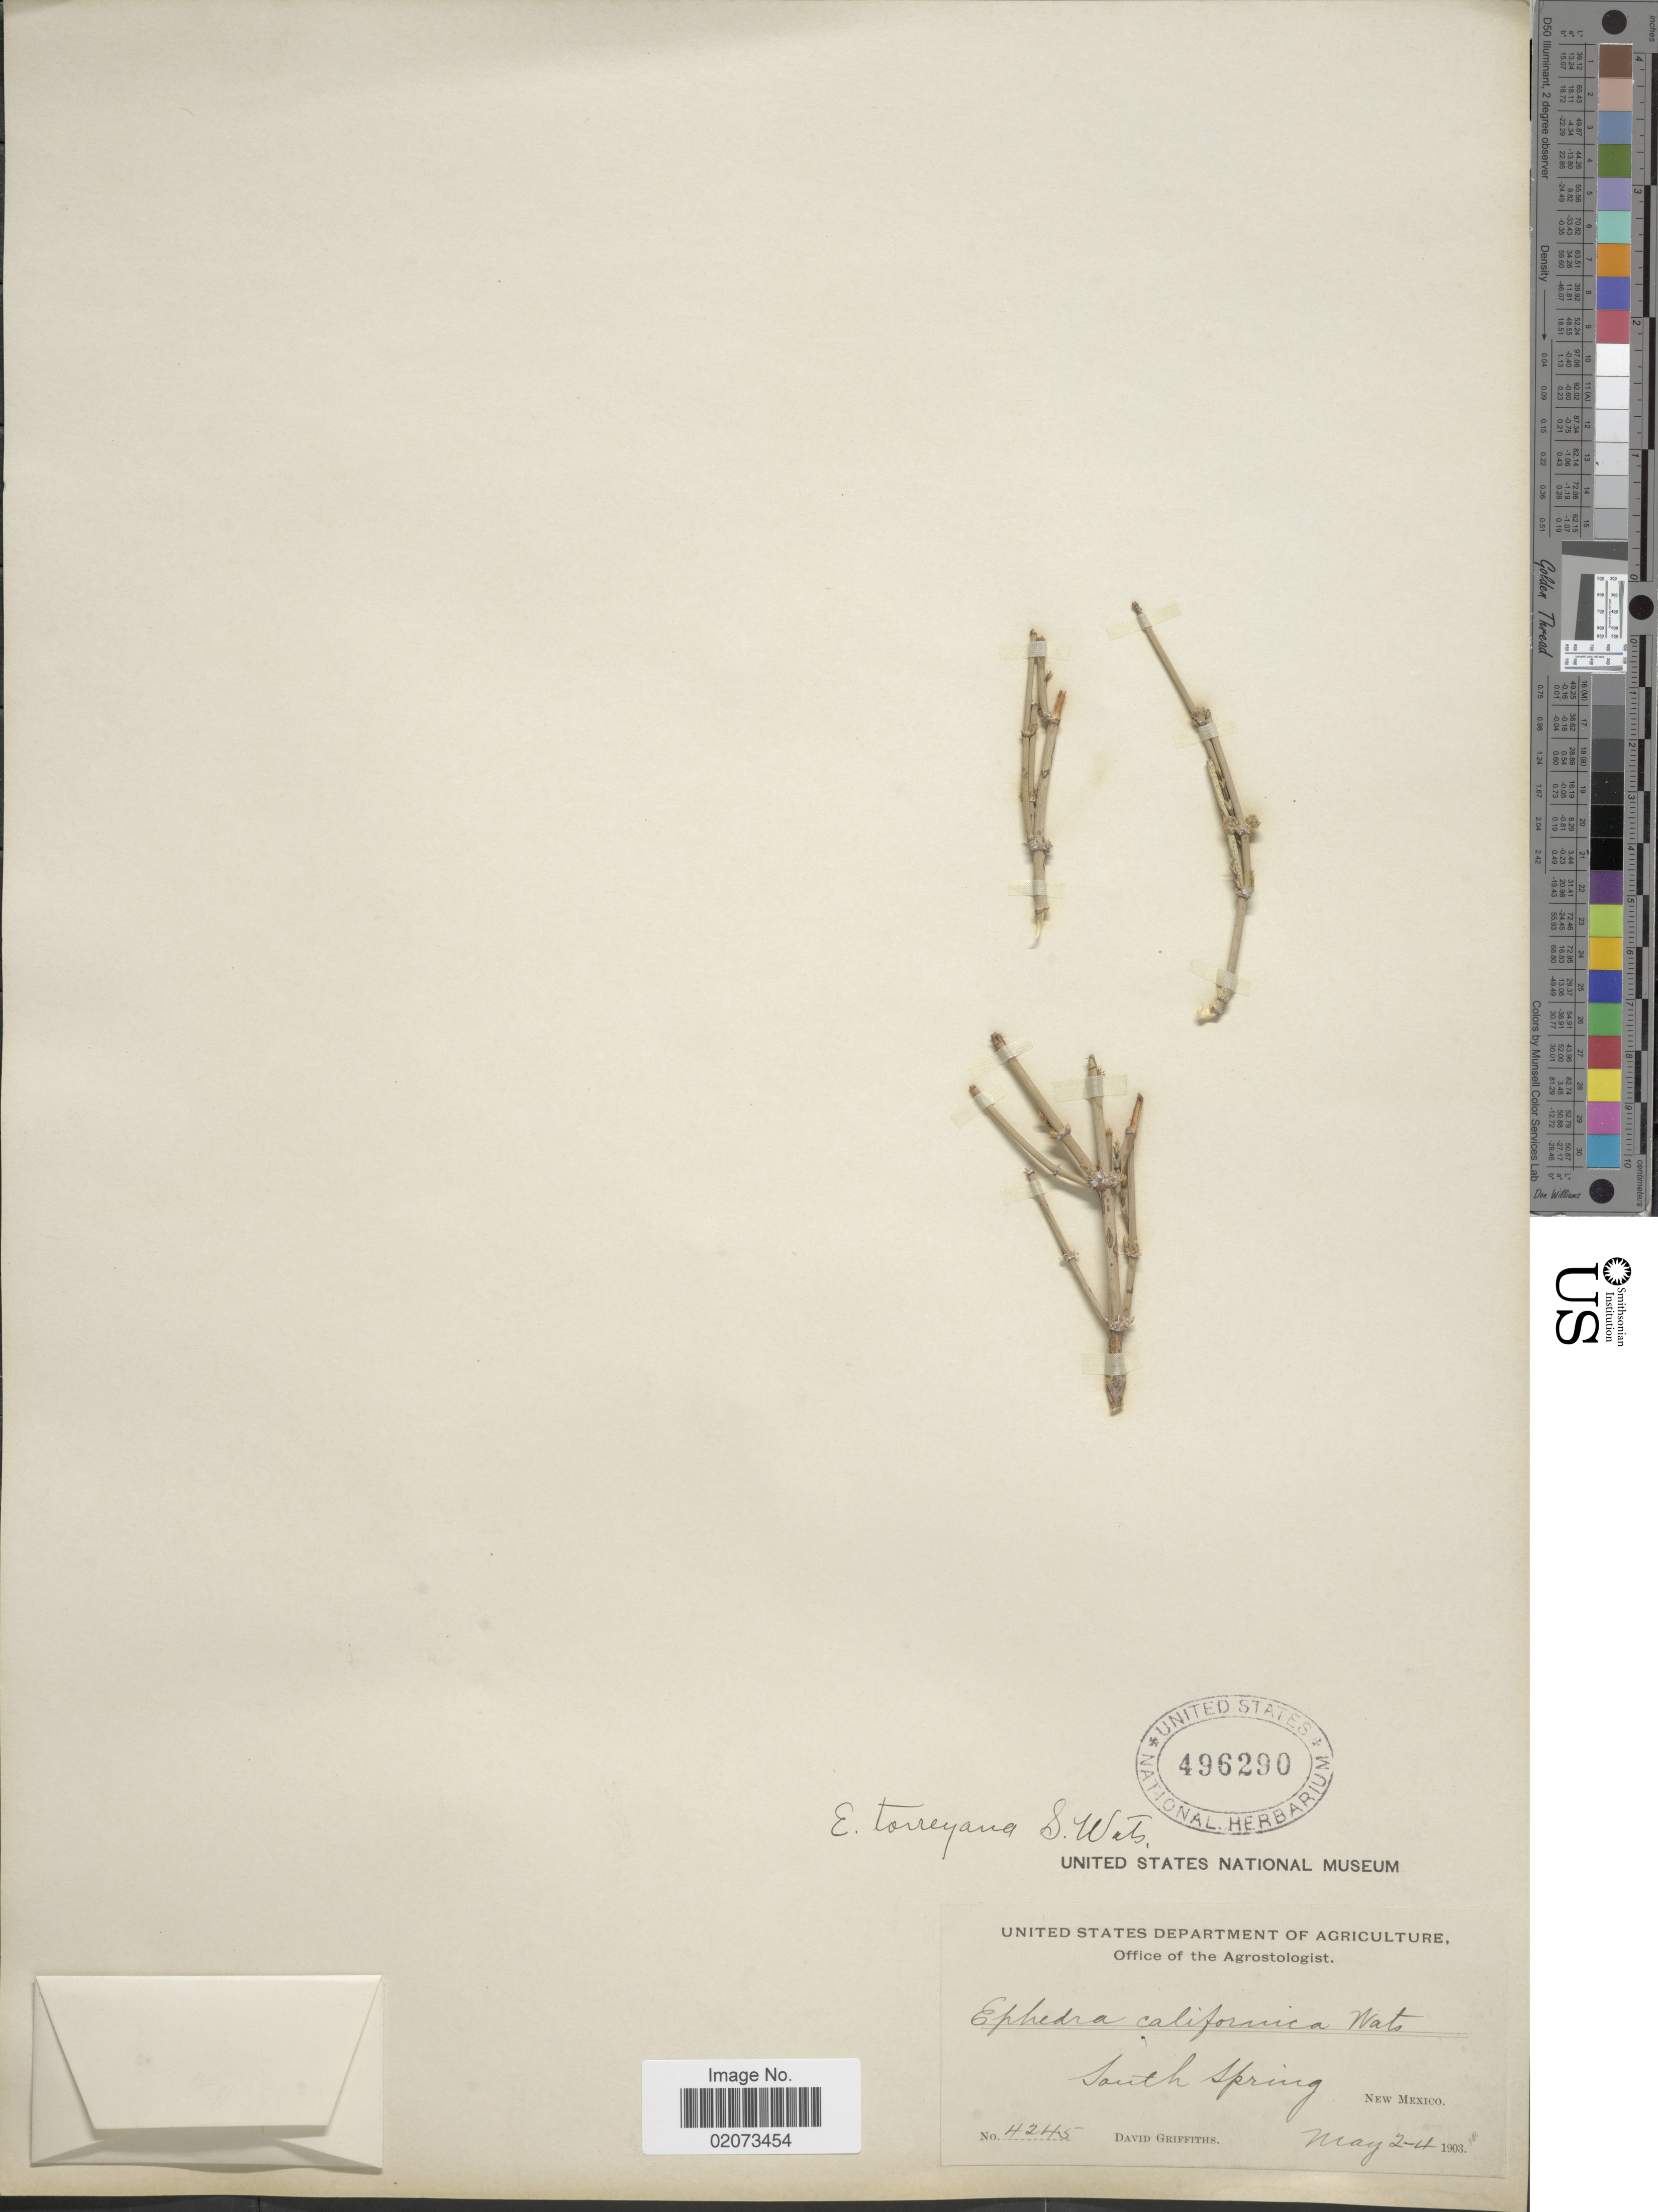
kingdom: Plantae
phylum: Tracheophyta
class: Gnetopsida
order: Ephedrales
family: Ephedraceae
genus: Ephedra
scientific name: Ephedra torreyana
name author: S. Watson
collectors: D. Griffiths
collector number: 4245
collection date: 1903-05-02/1903-05-04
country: United States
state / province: New Mexico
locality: South Spring, New Mexico.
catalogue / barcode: US 496290